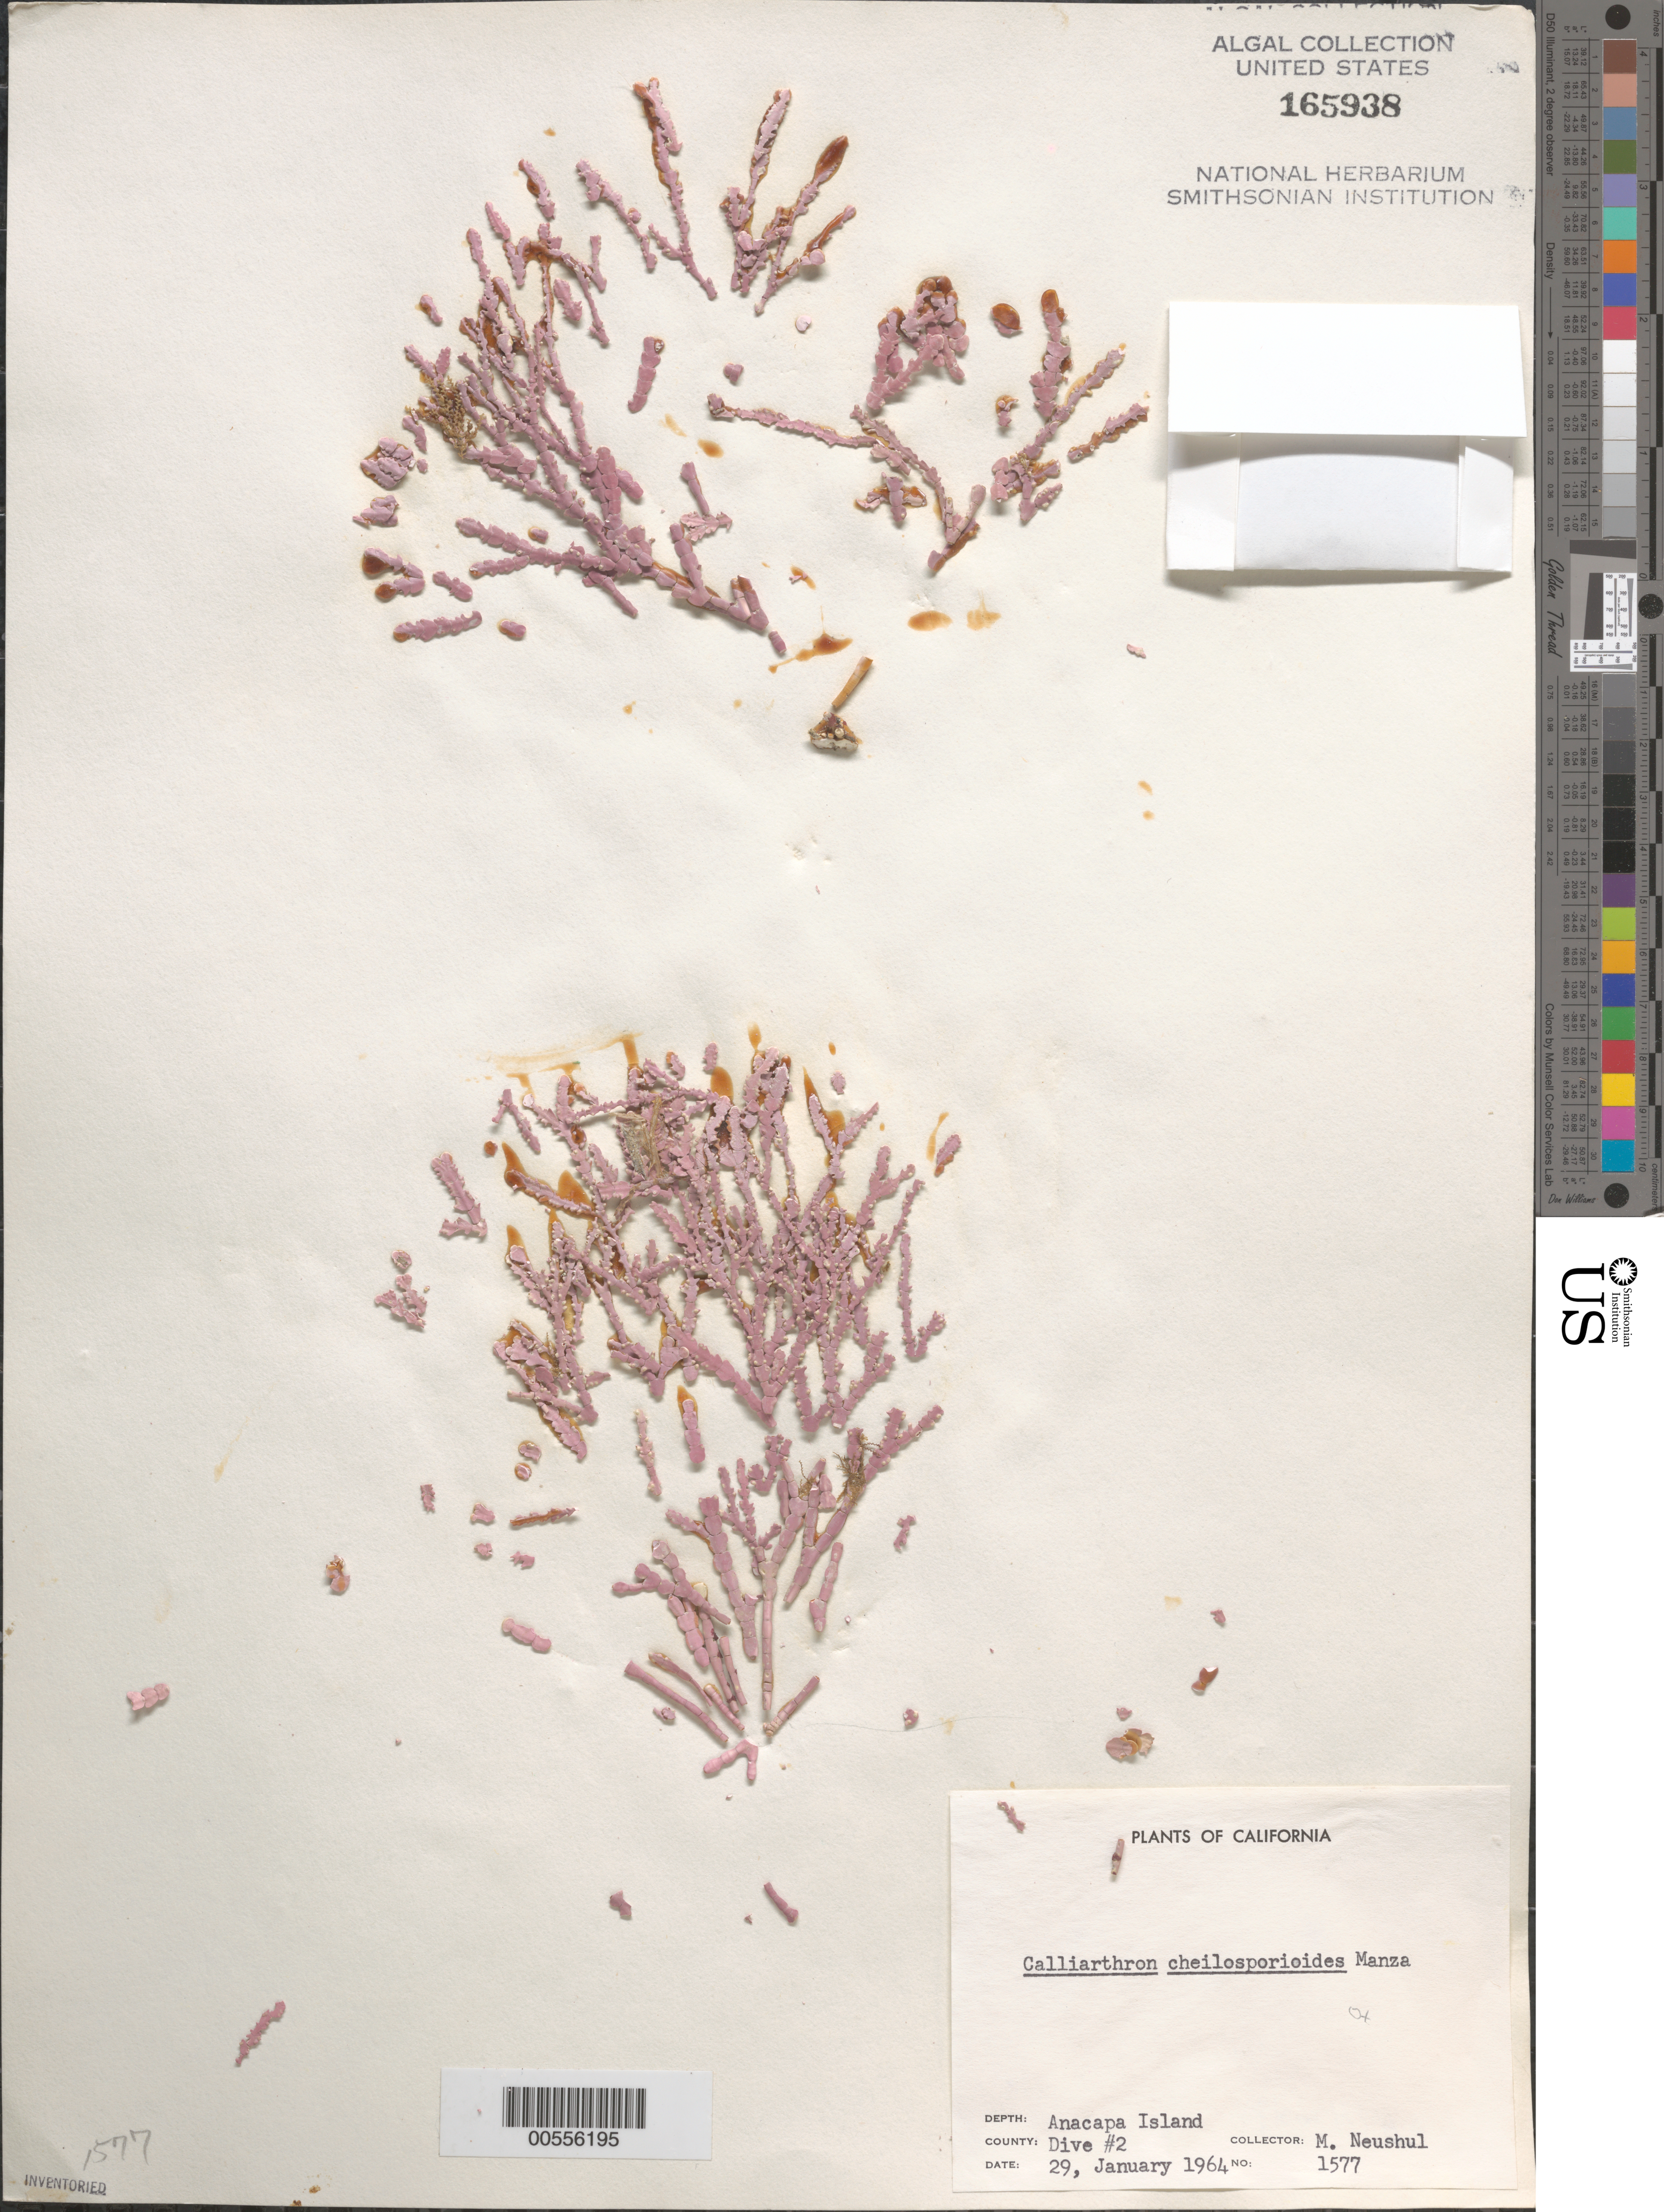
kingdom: Plantae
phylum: Rhodophyta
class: Florideophyceae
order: Corallinales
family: Corallinaceae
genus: Calliarthron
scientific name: Calliarthron cheilosporioides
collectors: M. Neushul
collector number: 1577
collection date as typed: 29 Jan 1964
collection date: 1964-01-29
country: United States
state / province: California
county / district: Ventura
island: Anacapa Island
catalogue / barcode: US 165938